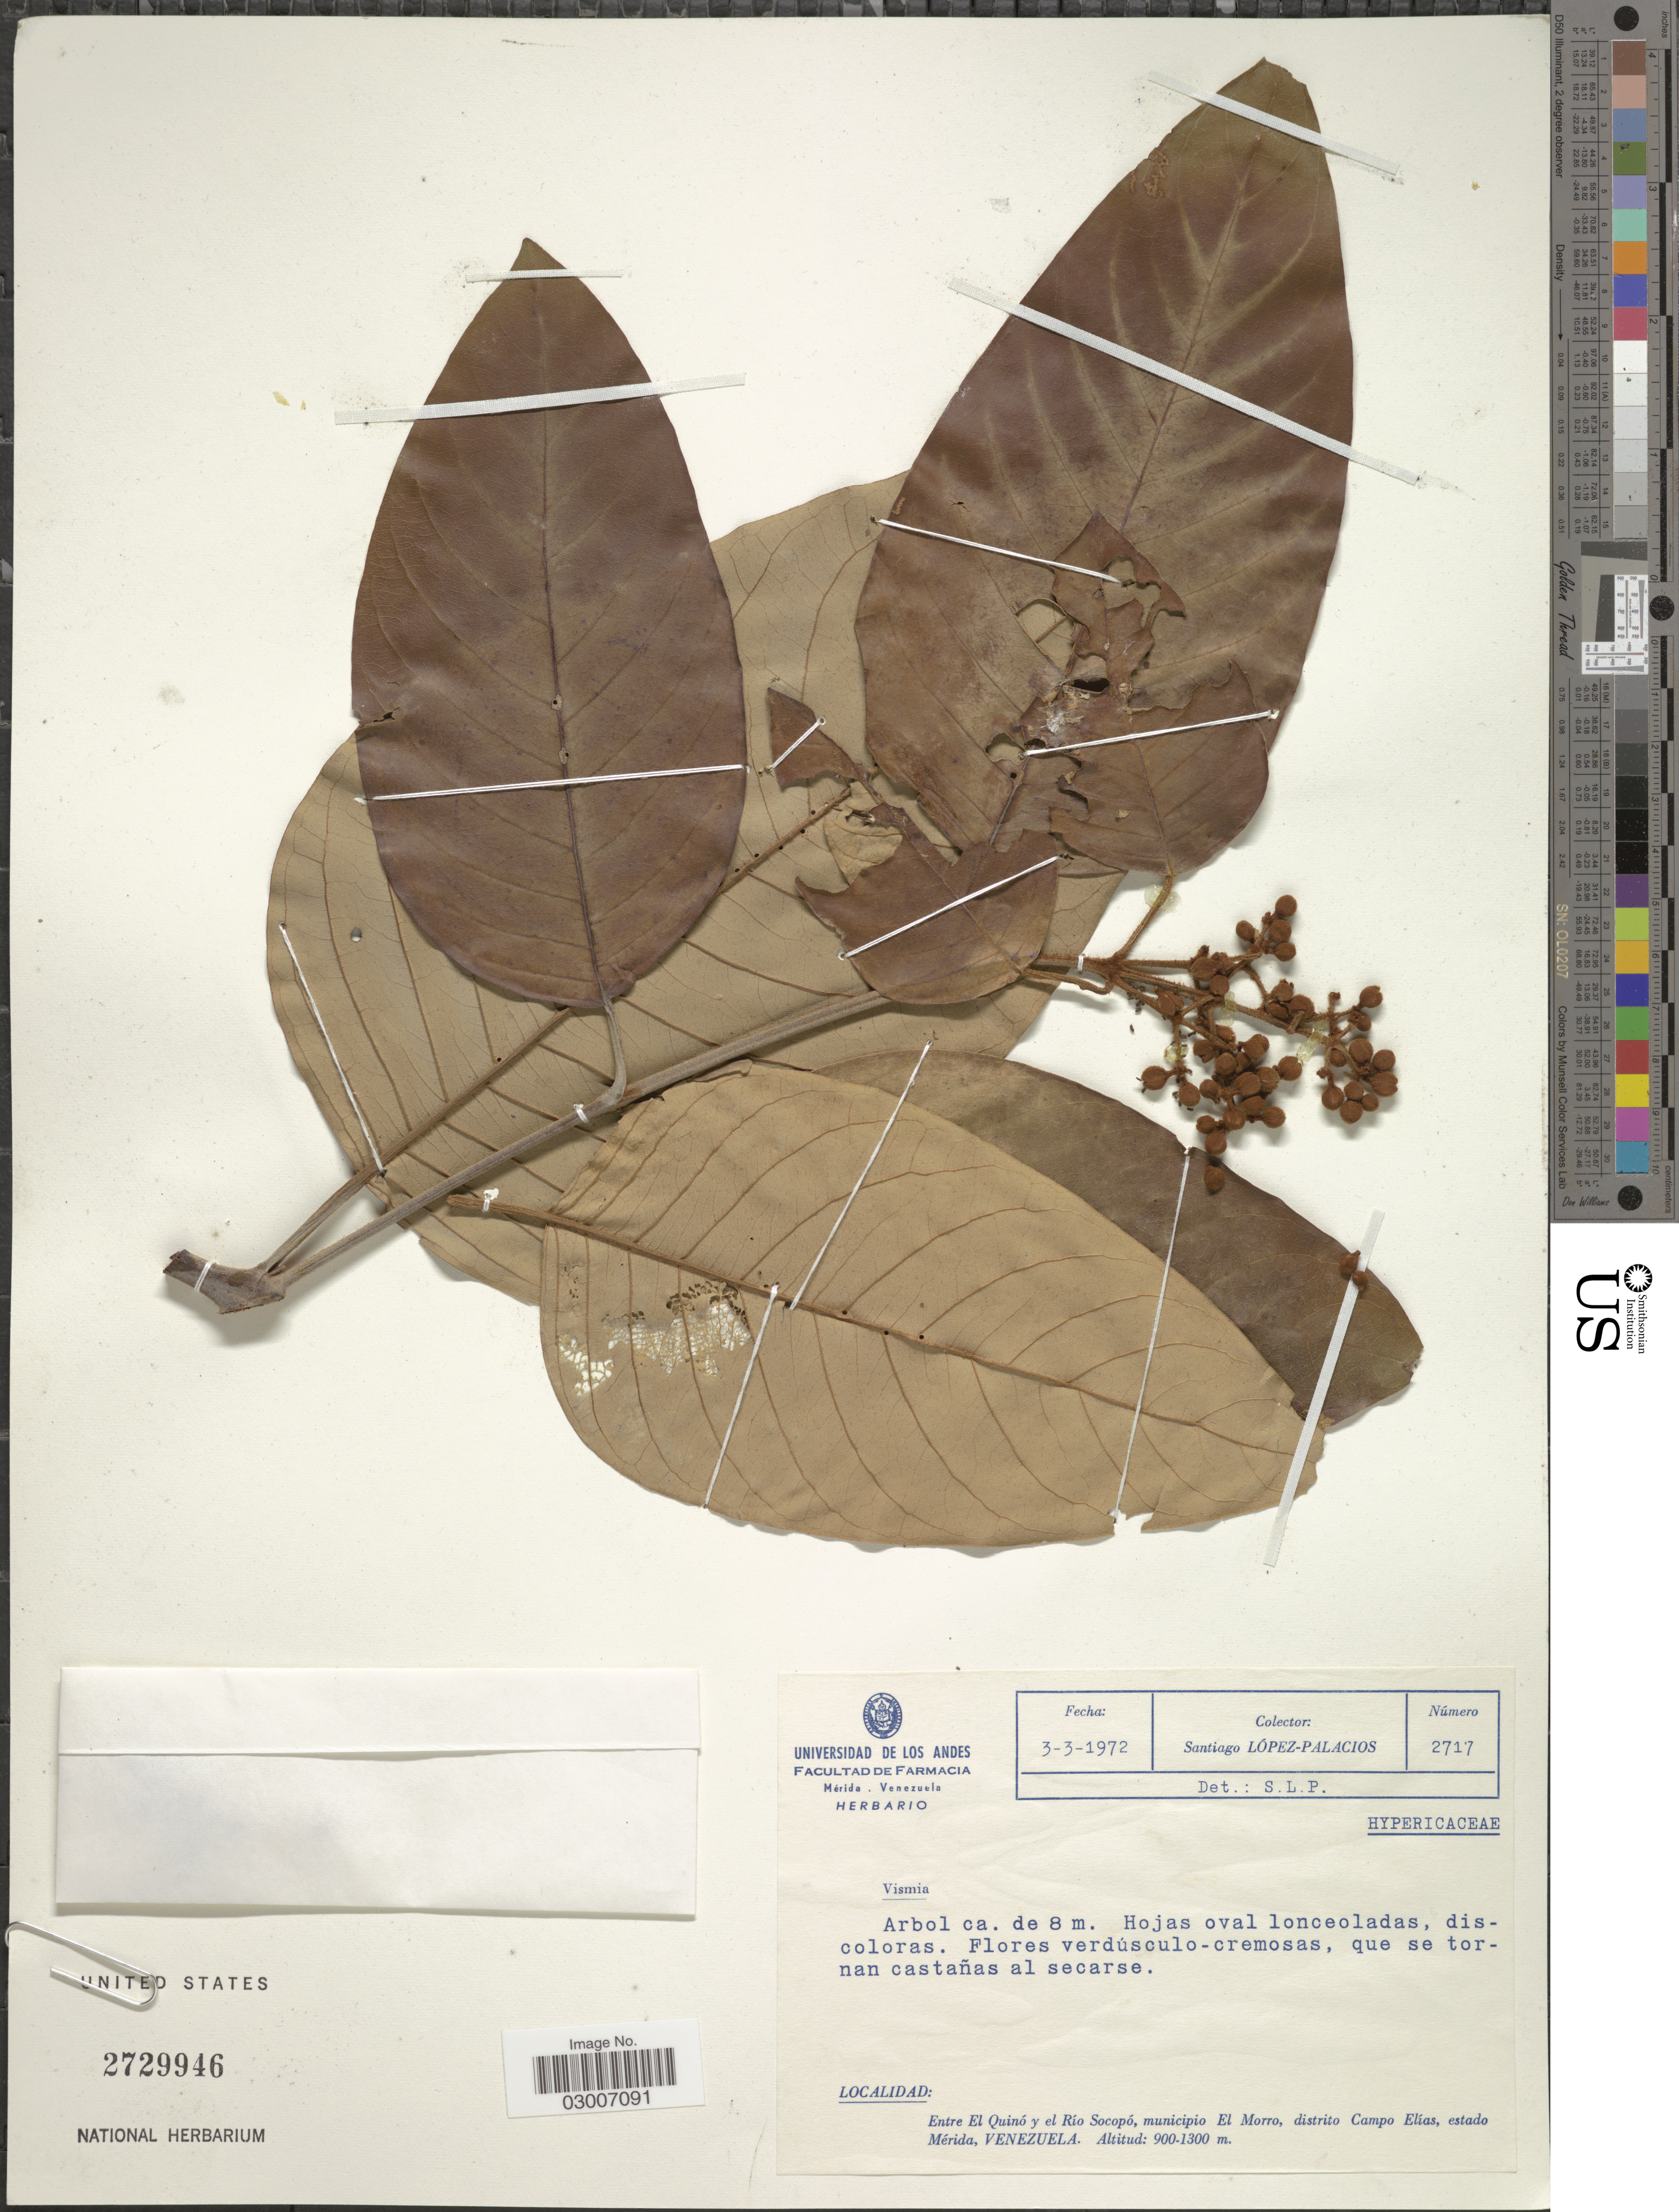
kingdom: Plantae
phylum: Tracheophyta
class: Magnoliopsida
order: Malpighiales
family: Hypericaceae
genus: Vismia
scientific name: Vismia sp.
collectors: S. López-Palacios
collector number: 2717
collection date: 1972-03-03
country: Venezuela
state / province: Mérida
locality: Entre El Quinó y el Río Socopó, municipio El Morro, distrito Campo Elias.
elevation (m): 900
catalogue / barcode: US 2729946